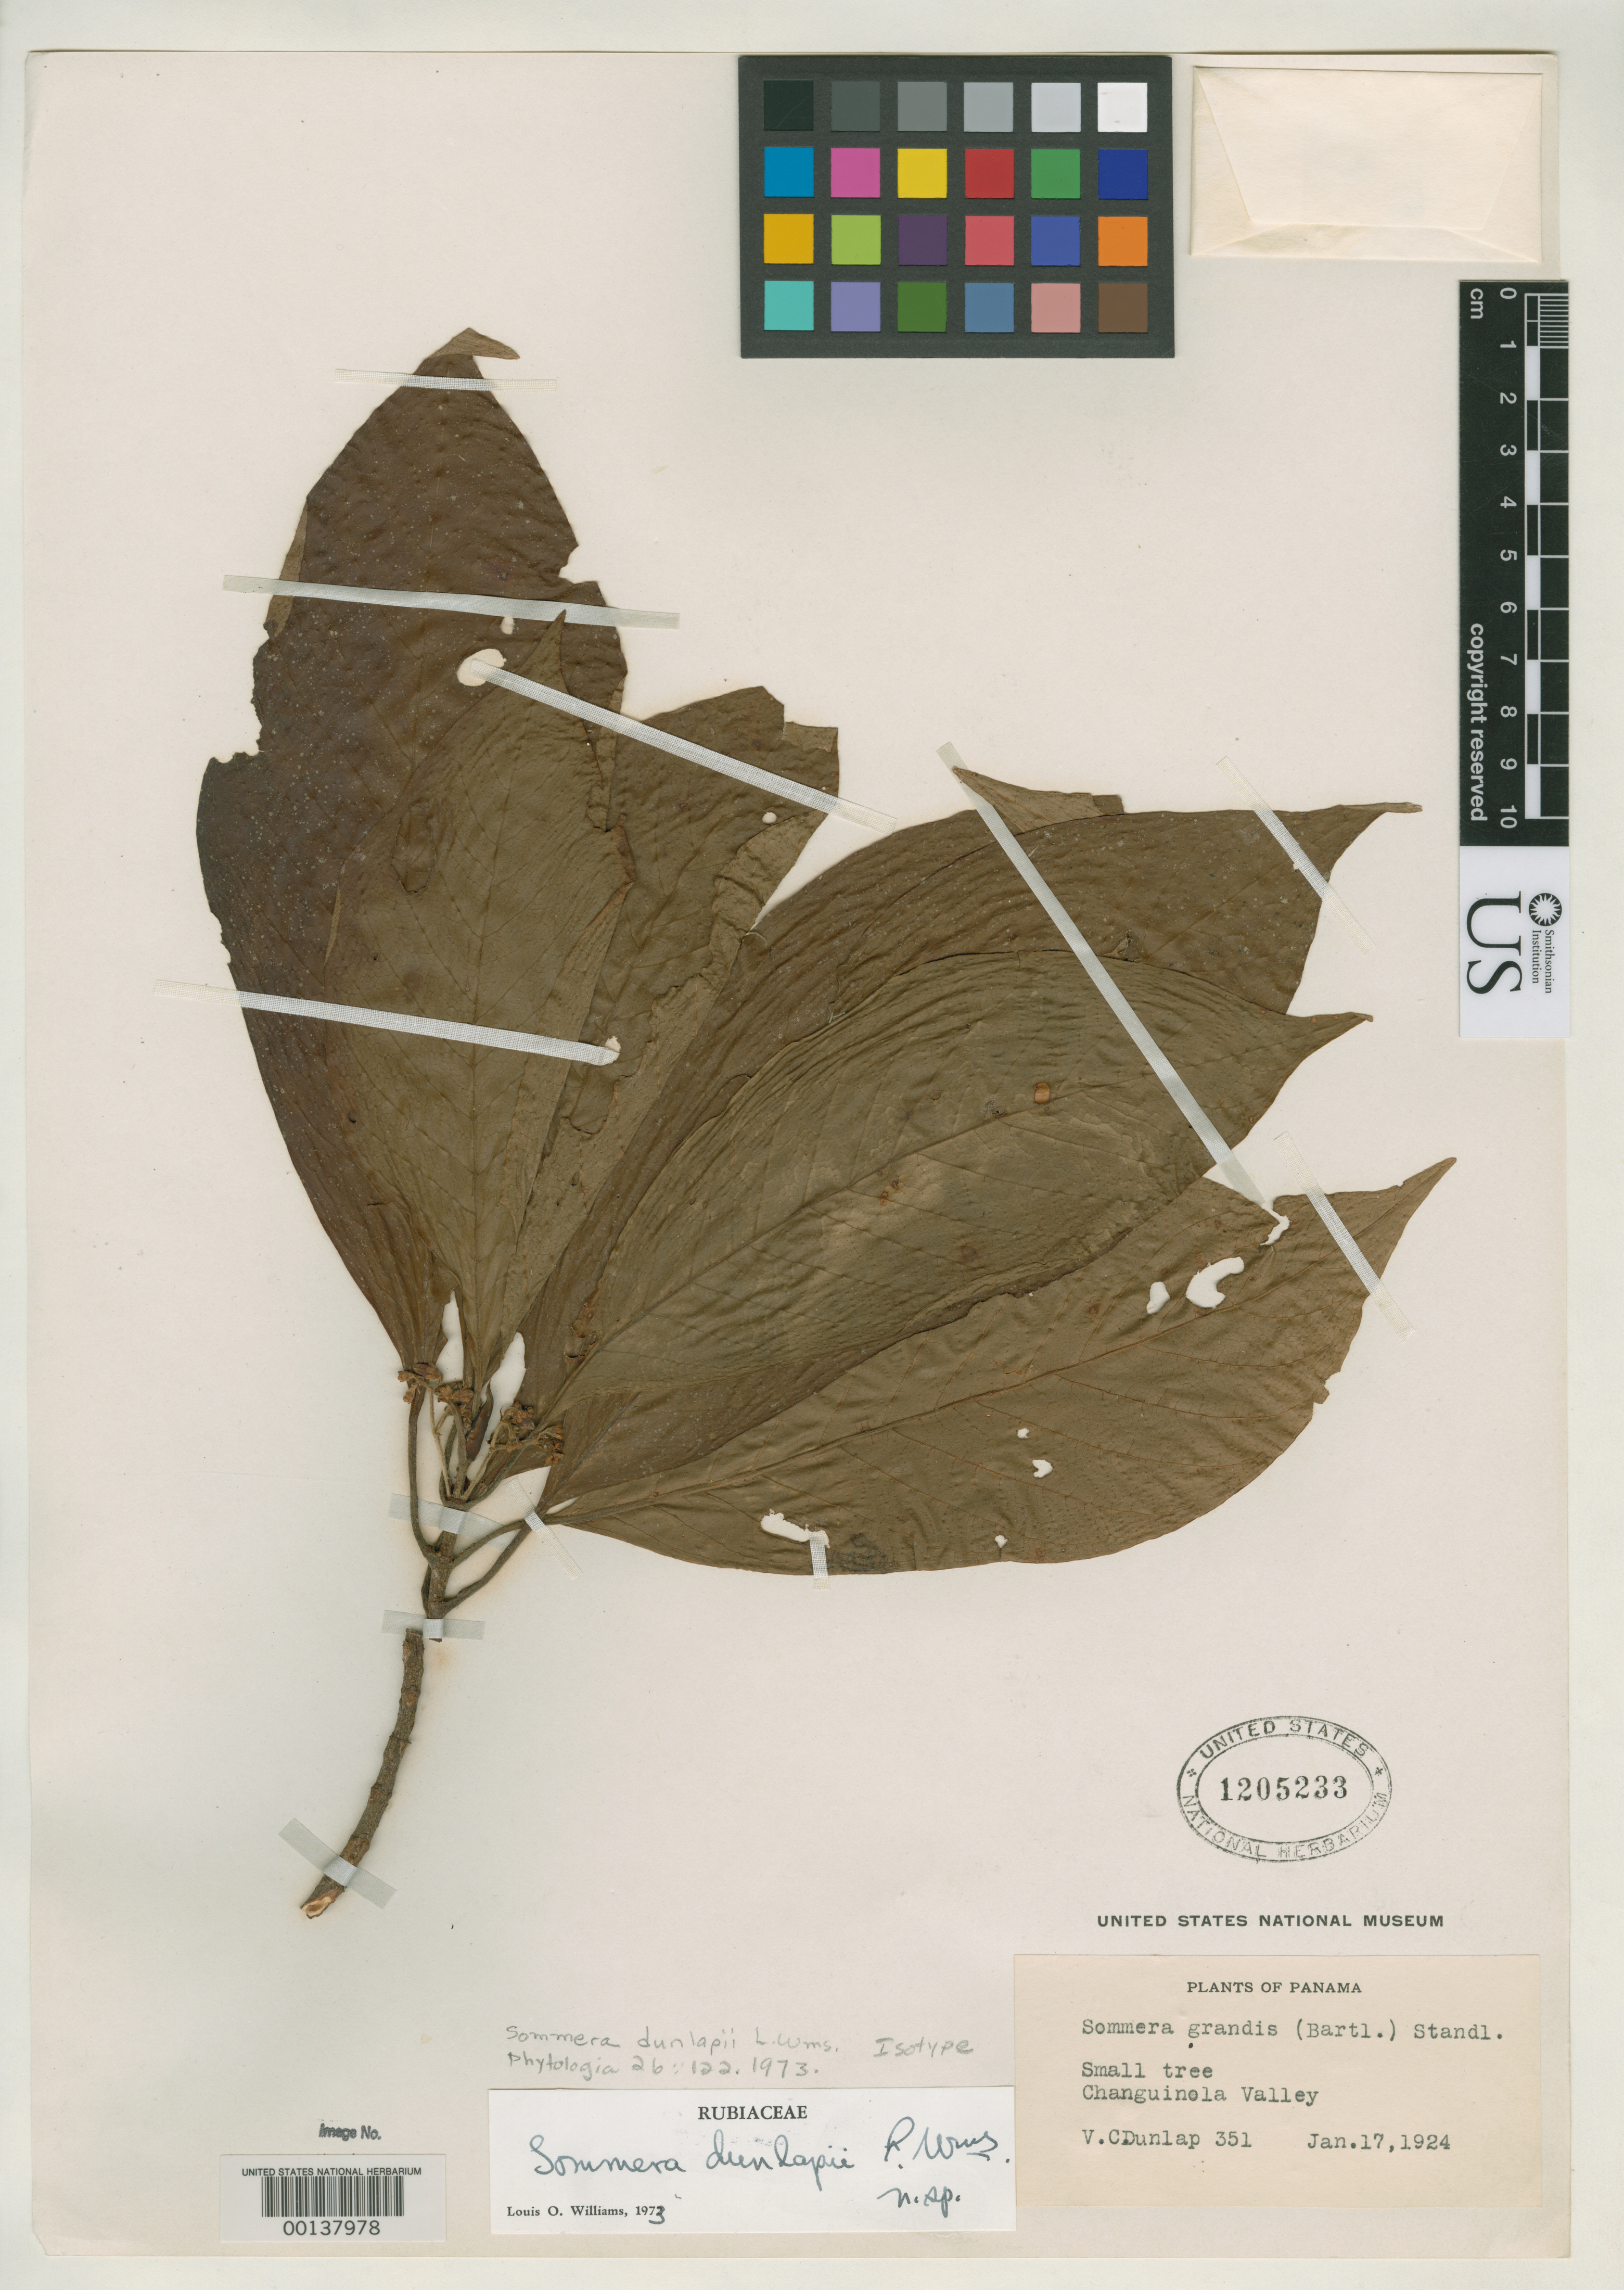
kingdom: Plantae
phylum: Tracheophyta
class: Magnoliopsida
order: Gentianales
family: Rubiaceae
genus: Sommera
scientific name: Sommera dunlapii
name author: L.O. Williams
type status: Isotype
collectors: V. C. Dunlap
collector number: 351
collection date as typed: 17 Jan 1924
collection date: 1924-01-17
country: Panama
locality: Changuinola Valley.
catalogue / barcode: US 1205233